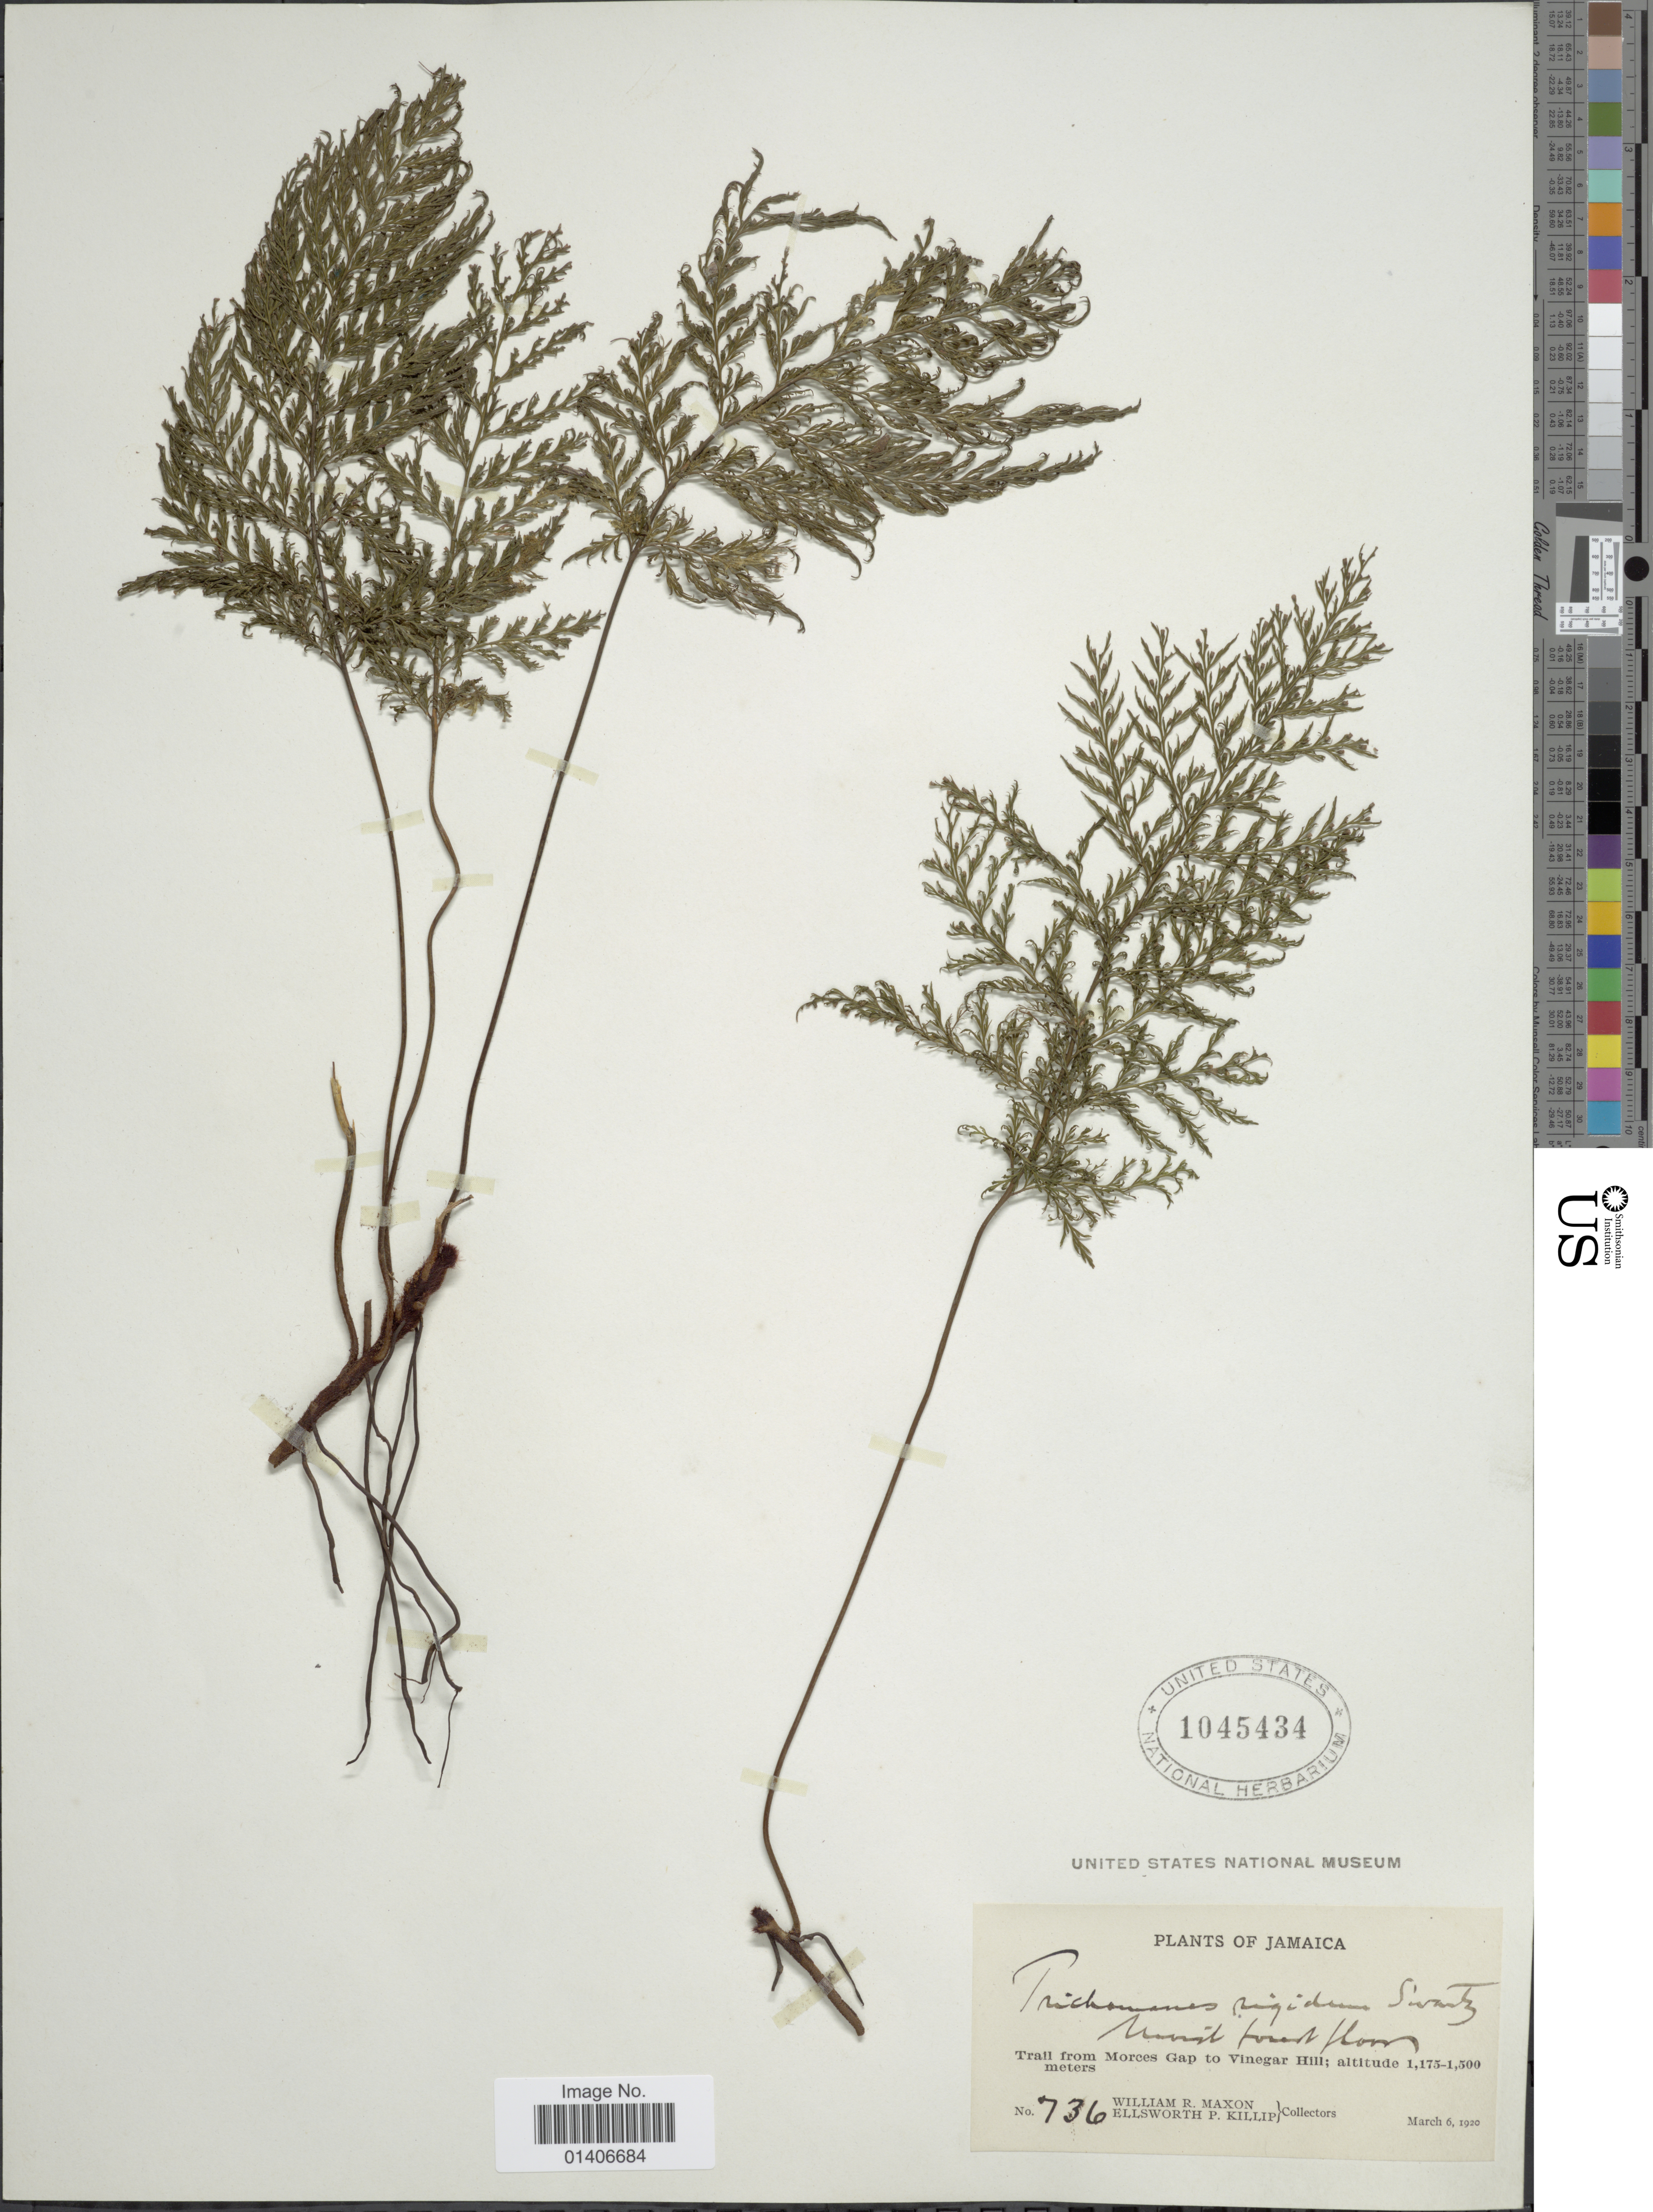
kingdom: Plantae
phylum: Tracheophyta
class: Polypodiopsida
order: Hymenophyllales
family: Hymenophyllaceae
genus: Abrodictyum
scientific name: Abrodictyum rigidum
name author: (Sw.) Ebihara & Dubuisson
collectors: W. R. Maxon & E. P. Killip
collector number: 736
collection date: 1920-03-06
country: Jamaica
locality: Trail from Morces Gap to Vinegar Hill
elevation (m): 1175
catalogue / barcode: US 1045434